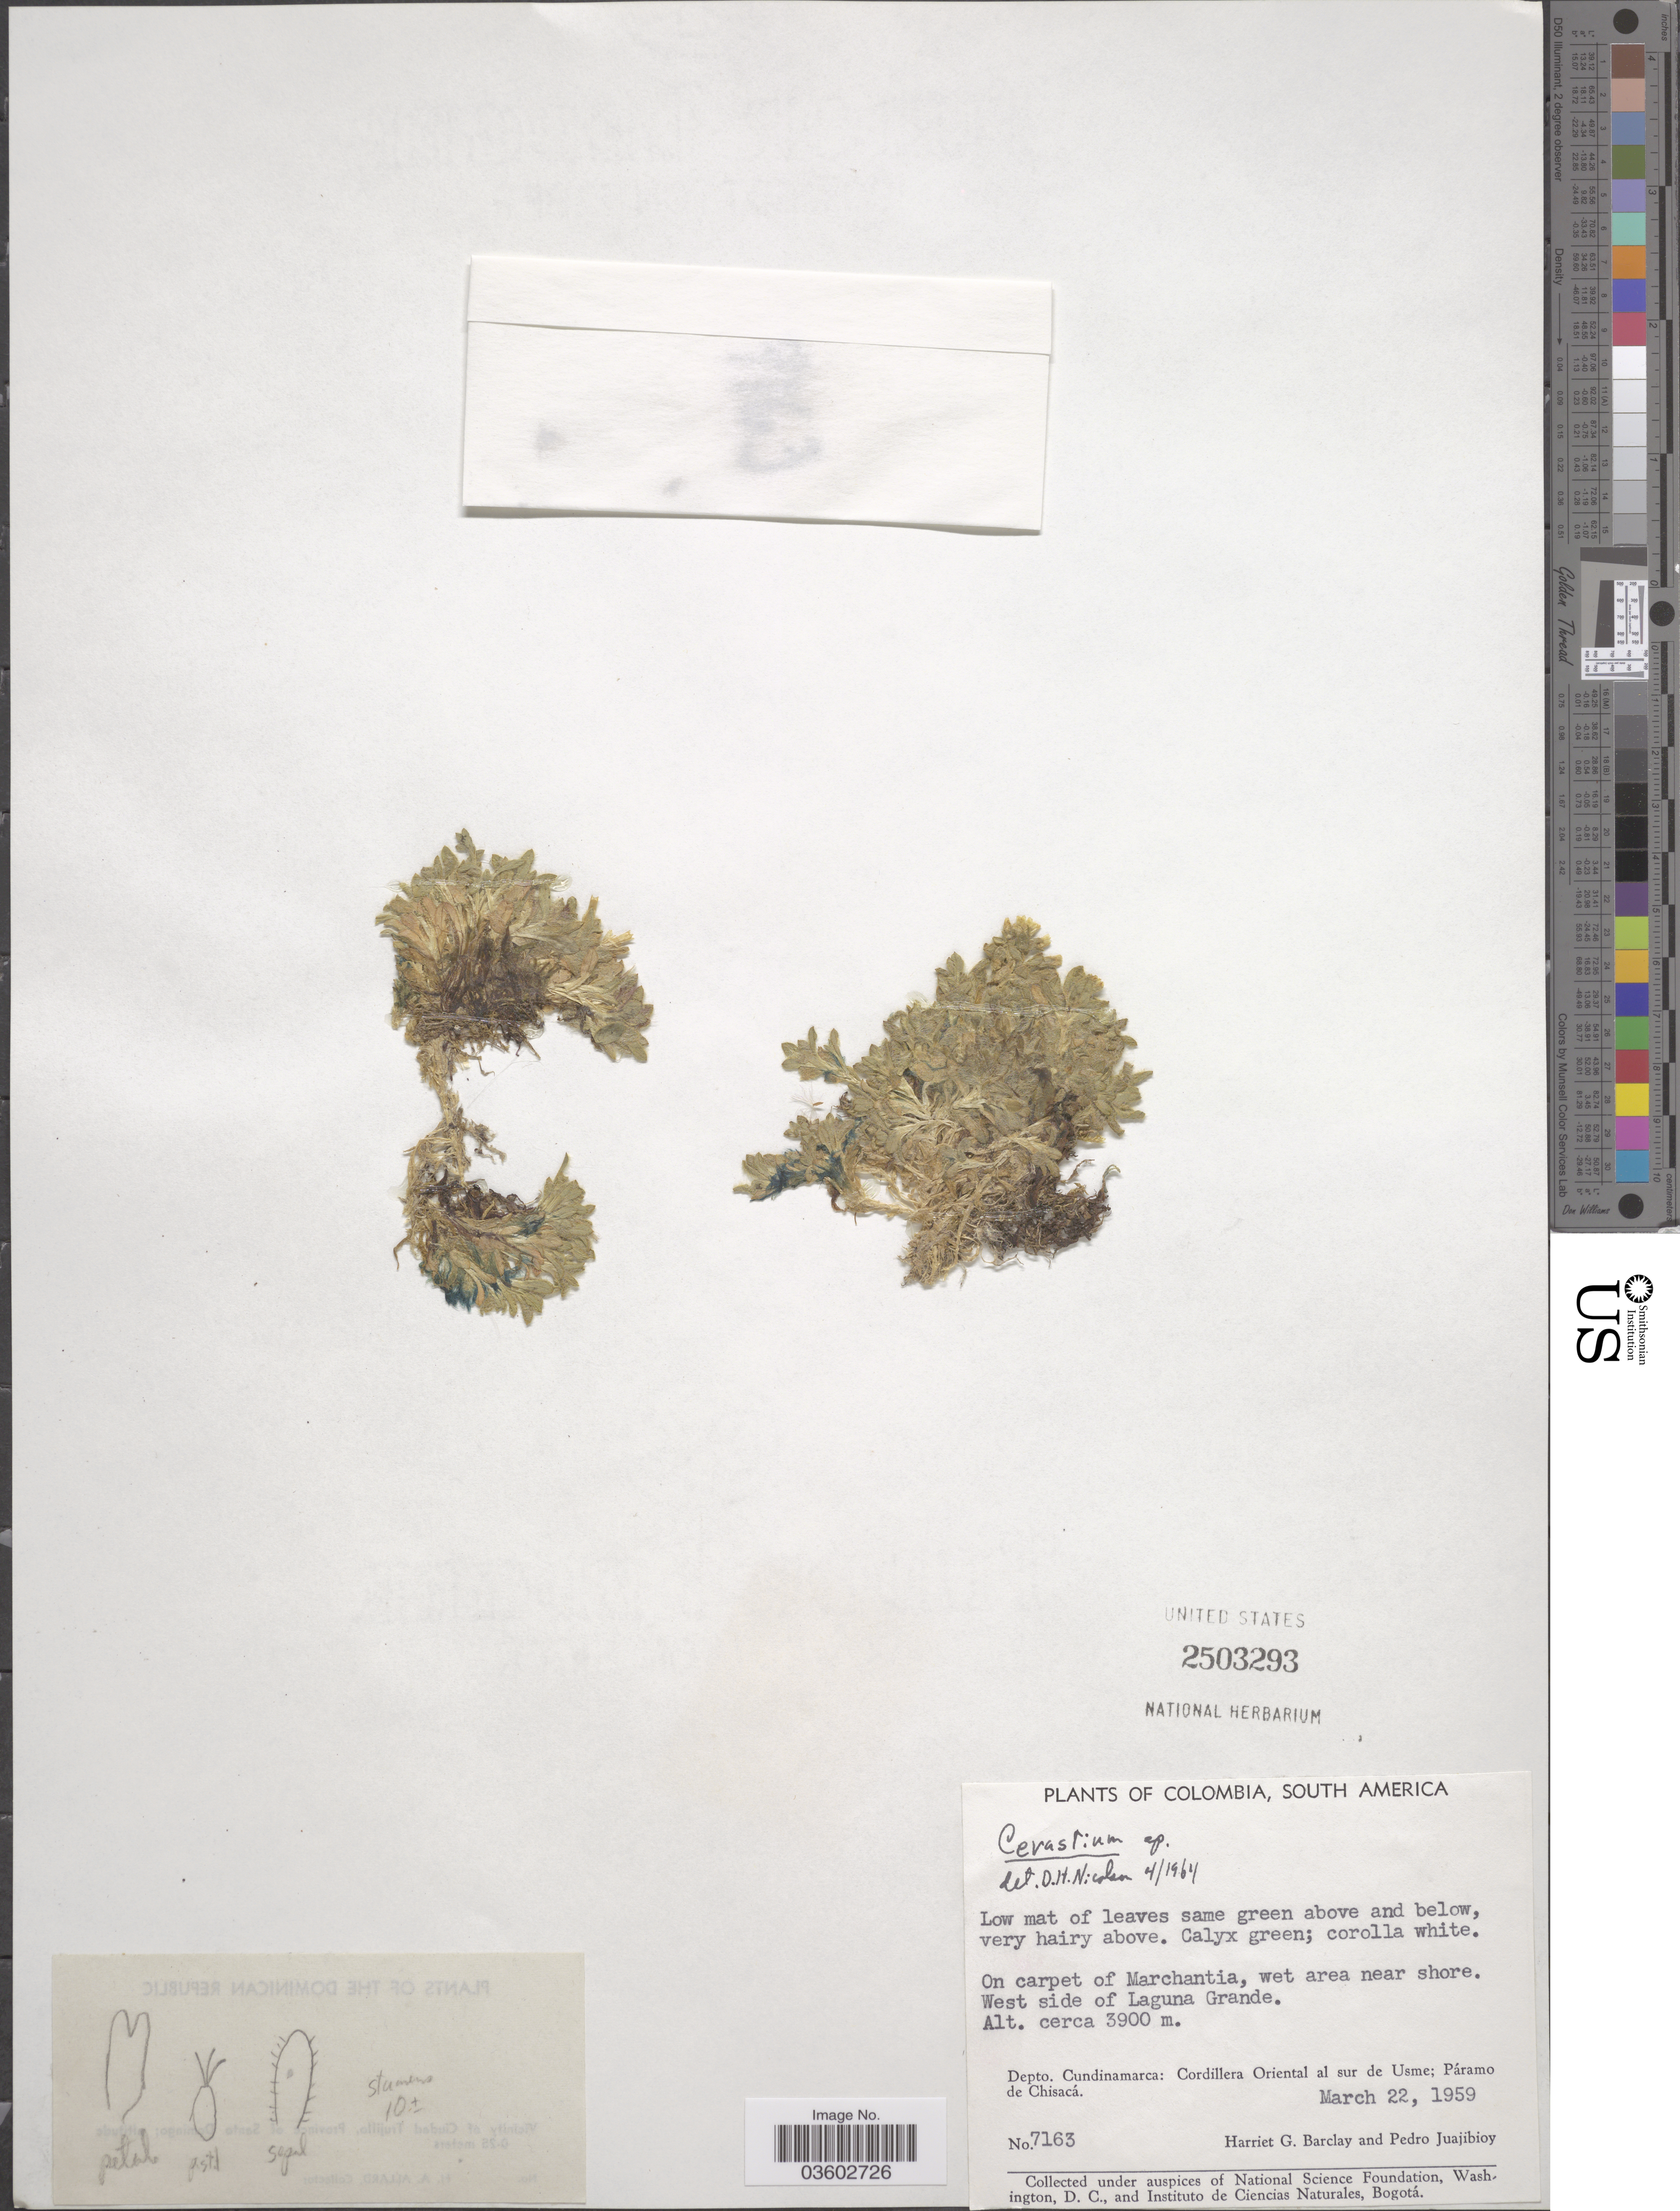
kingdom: Plantae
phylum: Tracheophyta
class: Magnoliopsida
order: Caryophyllales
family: Caryophyllaceae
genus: Cerastium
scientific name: Cerastium sp.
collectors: H. G. Barclay & P. Juajibioy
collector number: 7163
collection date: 1959-03-22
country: Colombia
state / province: Cundinamarca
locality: On carpet of Marchantia, wet area near shore. West side of Laguna Grande. Depto. Cundinamarca: Cordillera Oriental al sur de Usme; Páramo de Chisacá.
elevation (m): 3900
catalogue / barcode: US 2503293